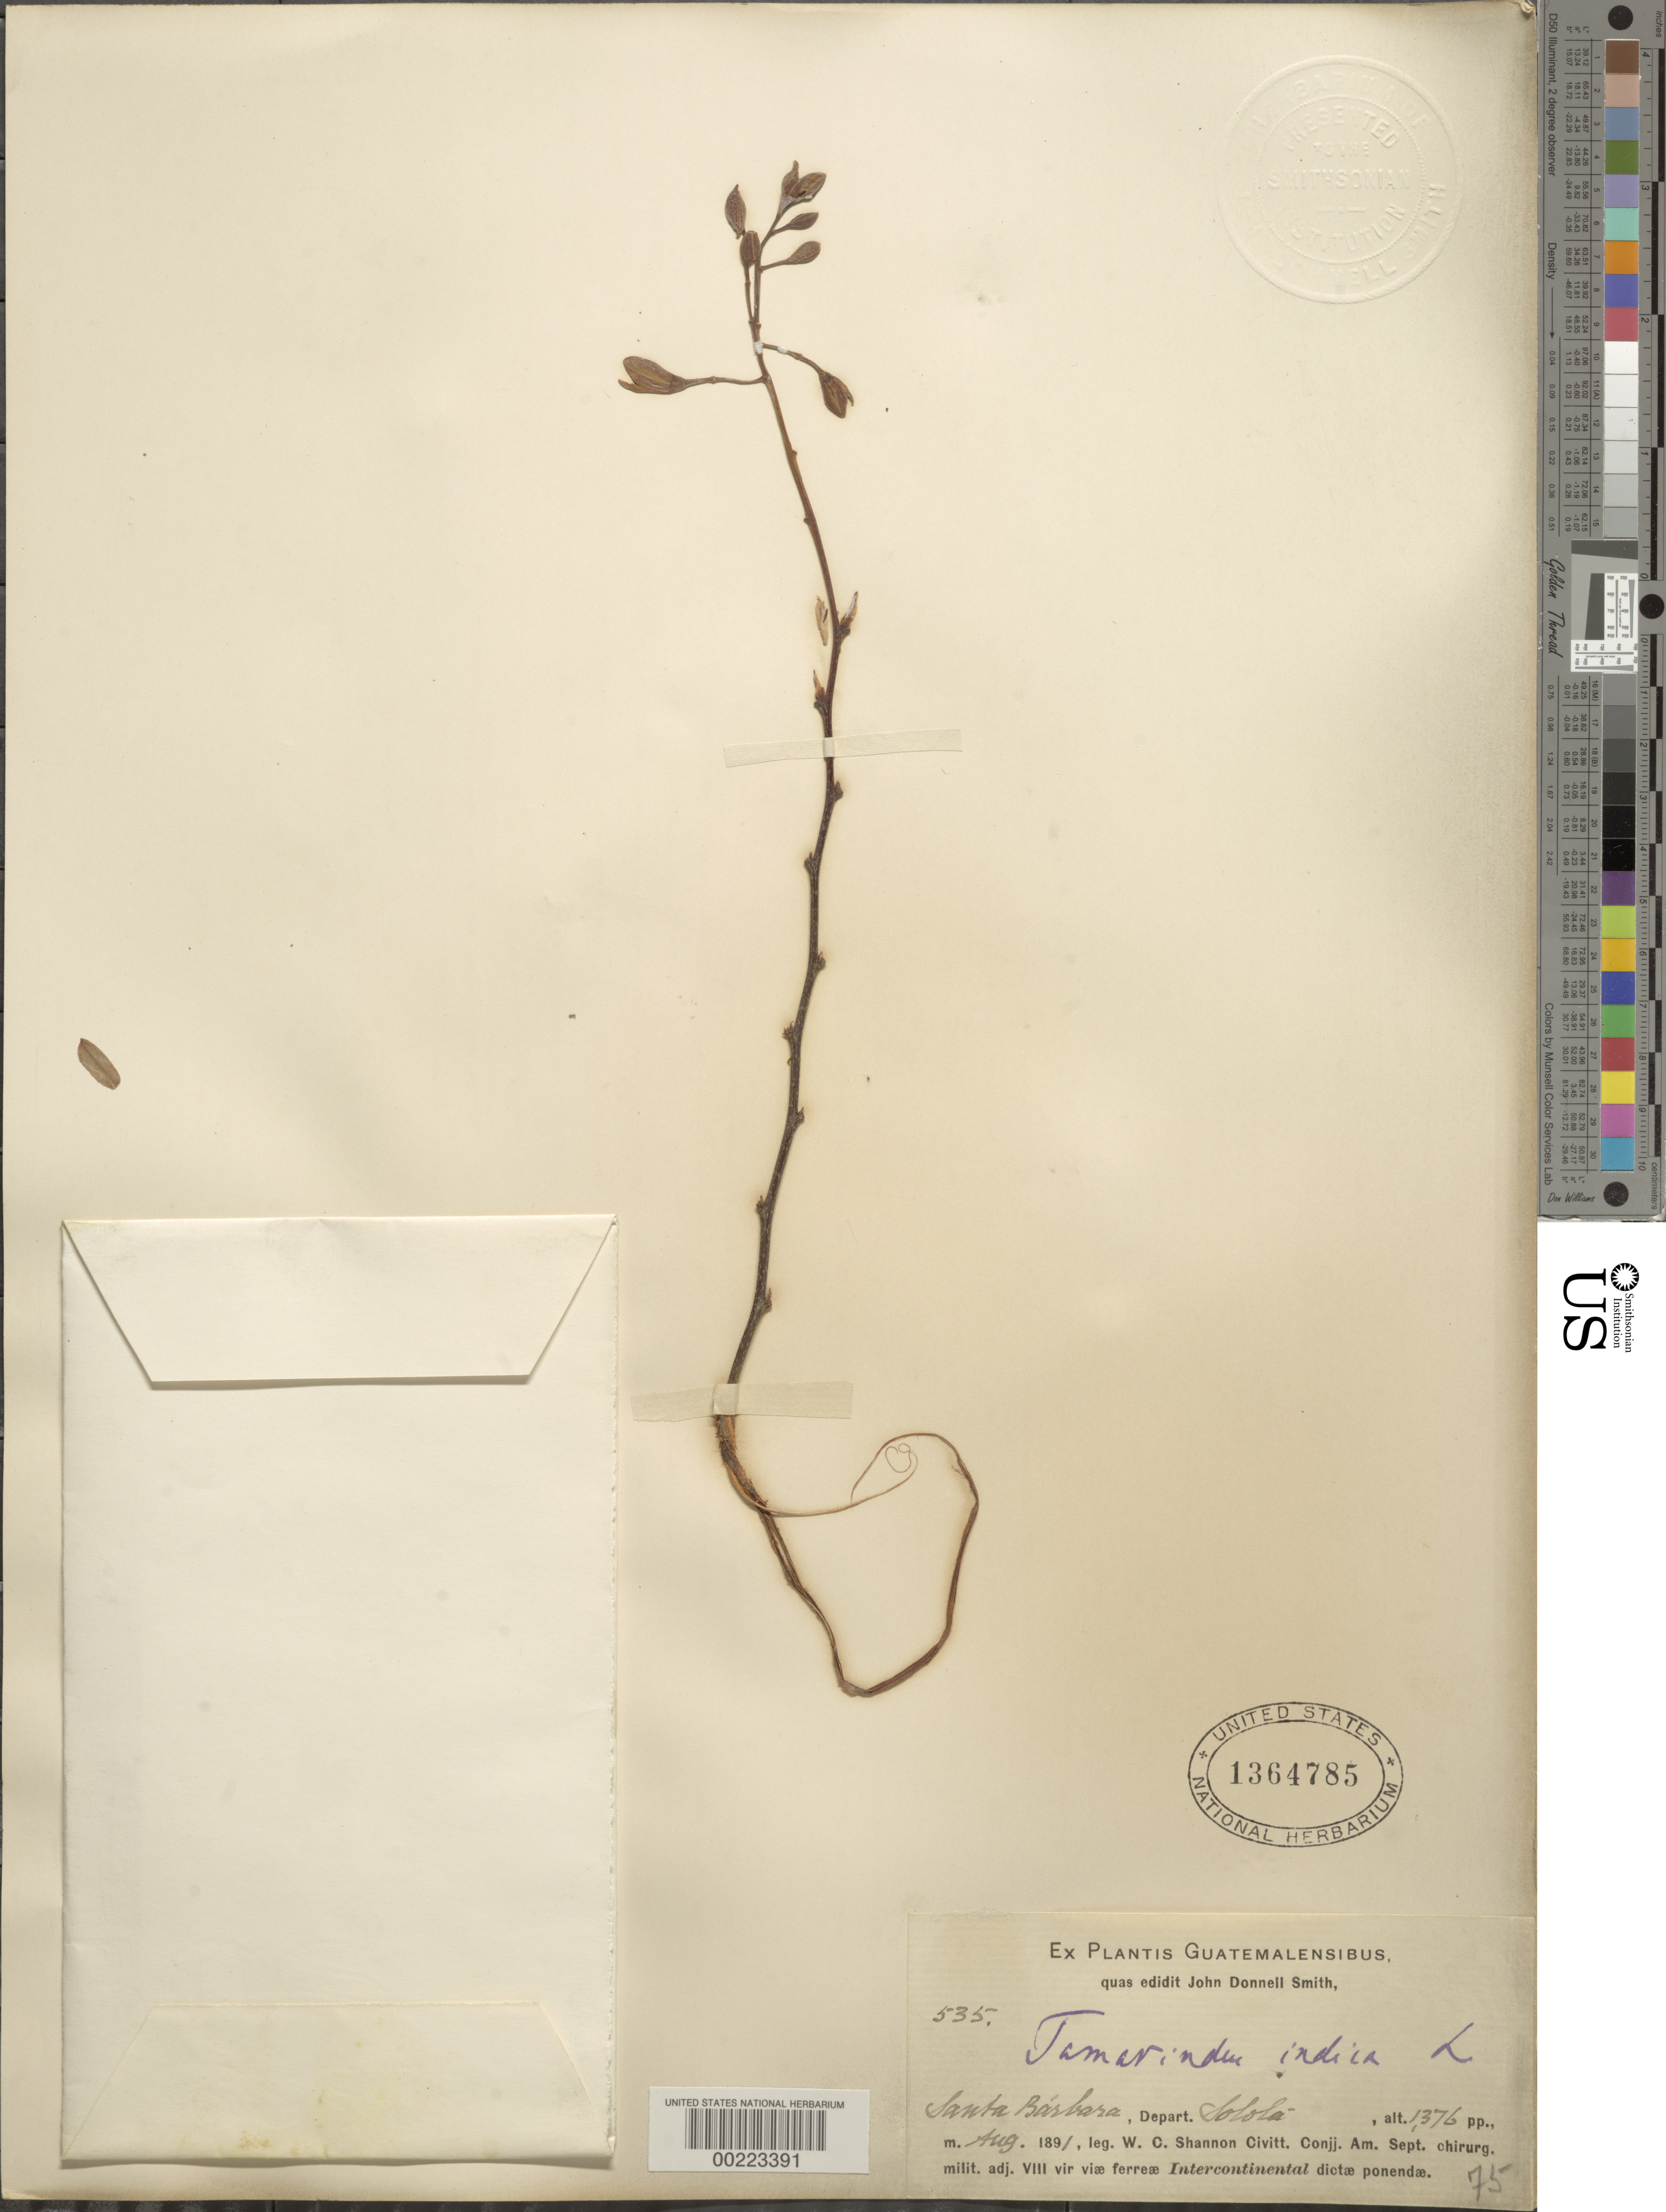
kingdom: Plantae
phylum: Tracheophyta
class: Magnoliopsida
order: Fabales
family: Fabaceae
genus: Tamarindus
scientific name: Tamarindus indica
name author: L.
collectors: W. Civitt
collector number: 535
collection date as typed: Aug 1891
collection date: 1891-08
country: Guatemala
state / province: Sololá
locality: Santa Bárbara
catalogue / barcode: US 1364785